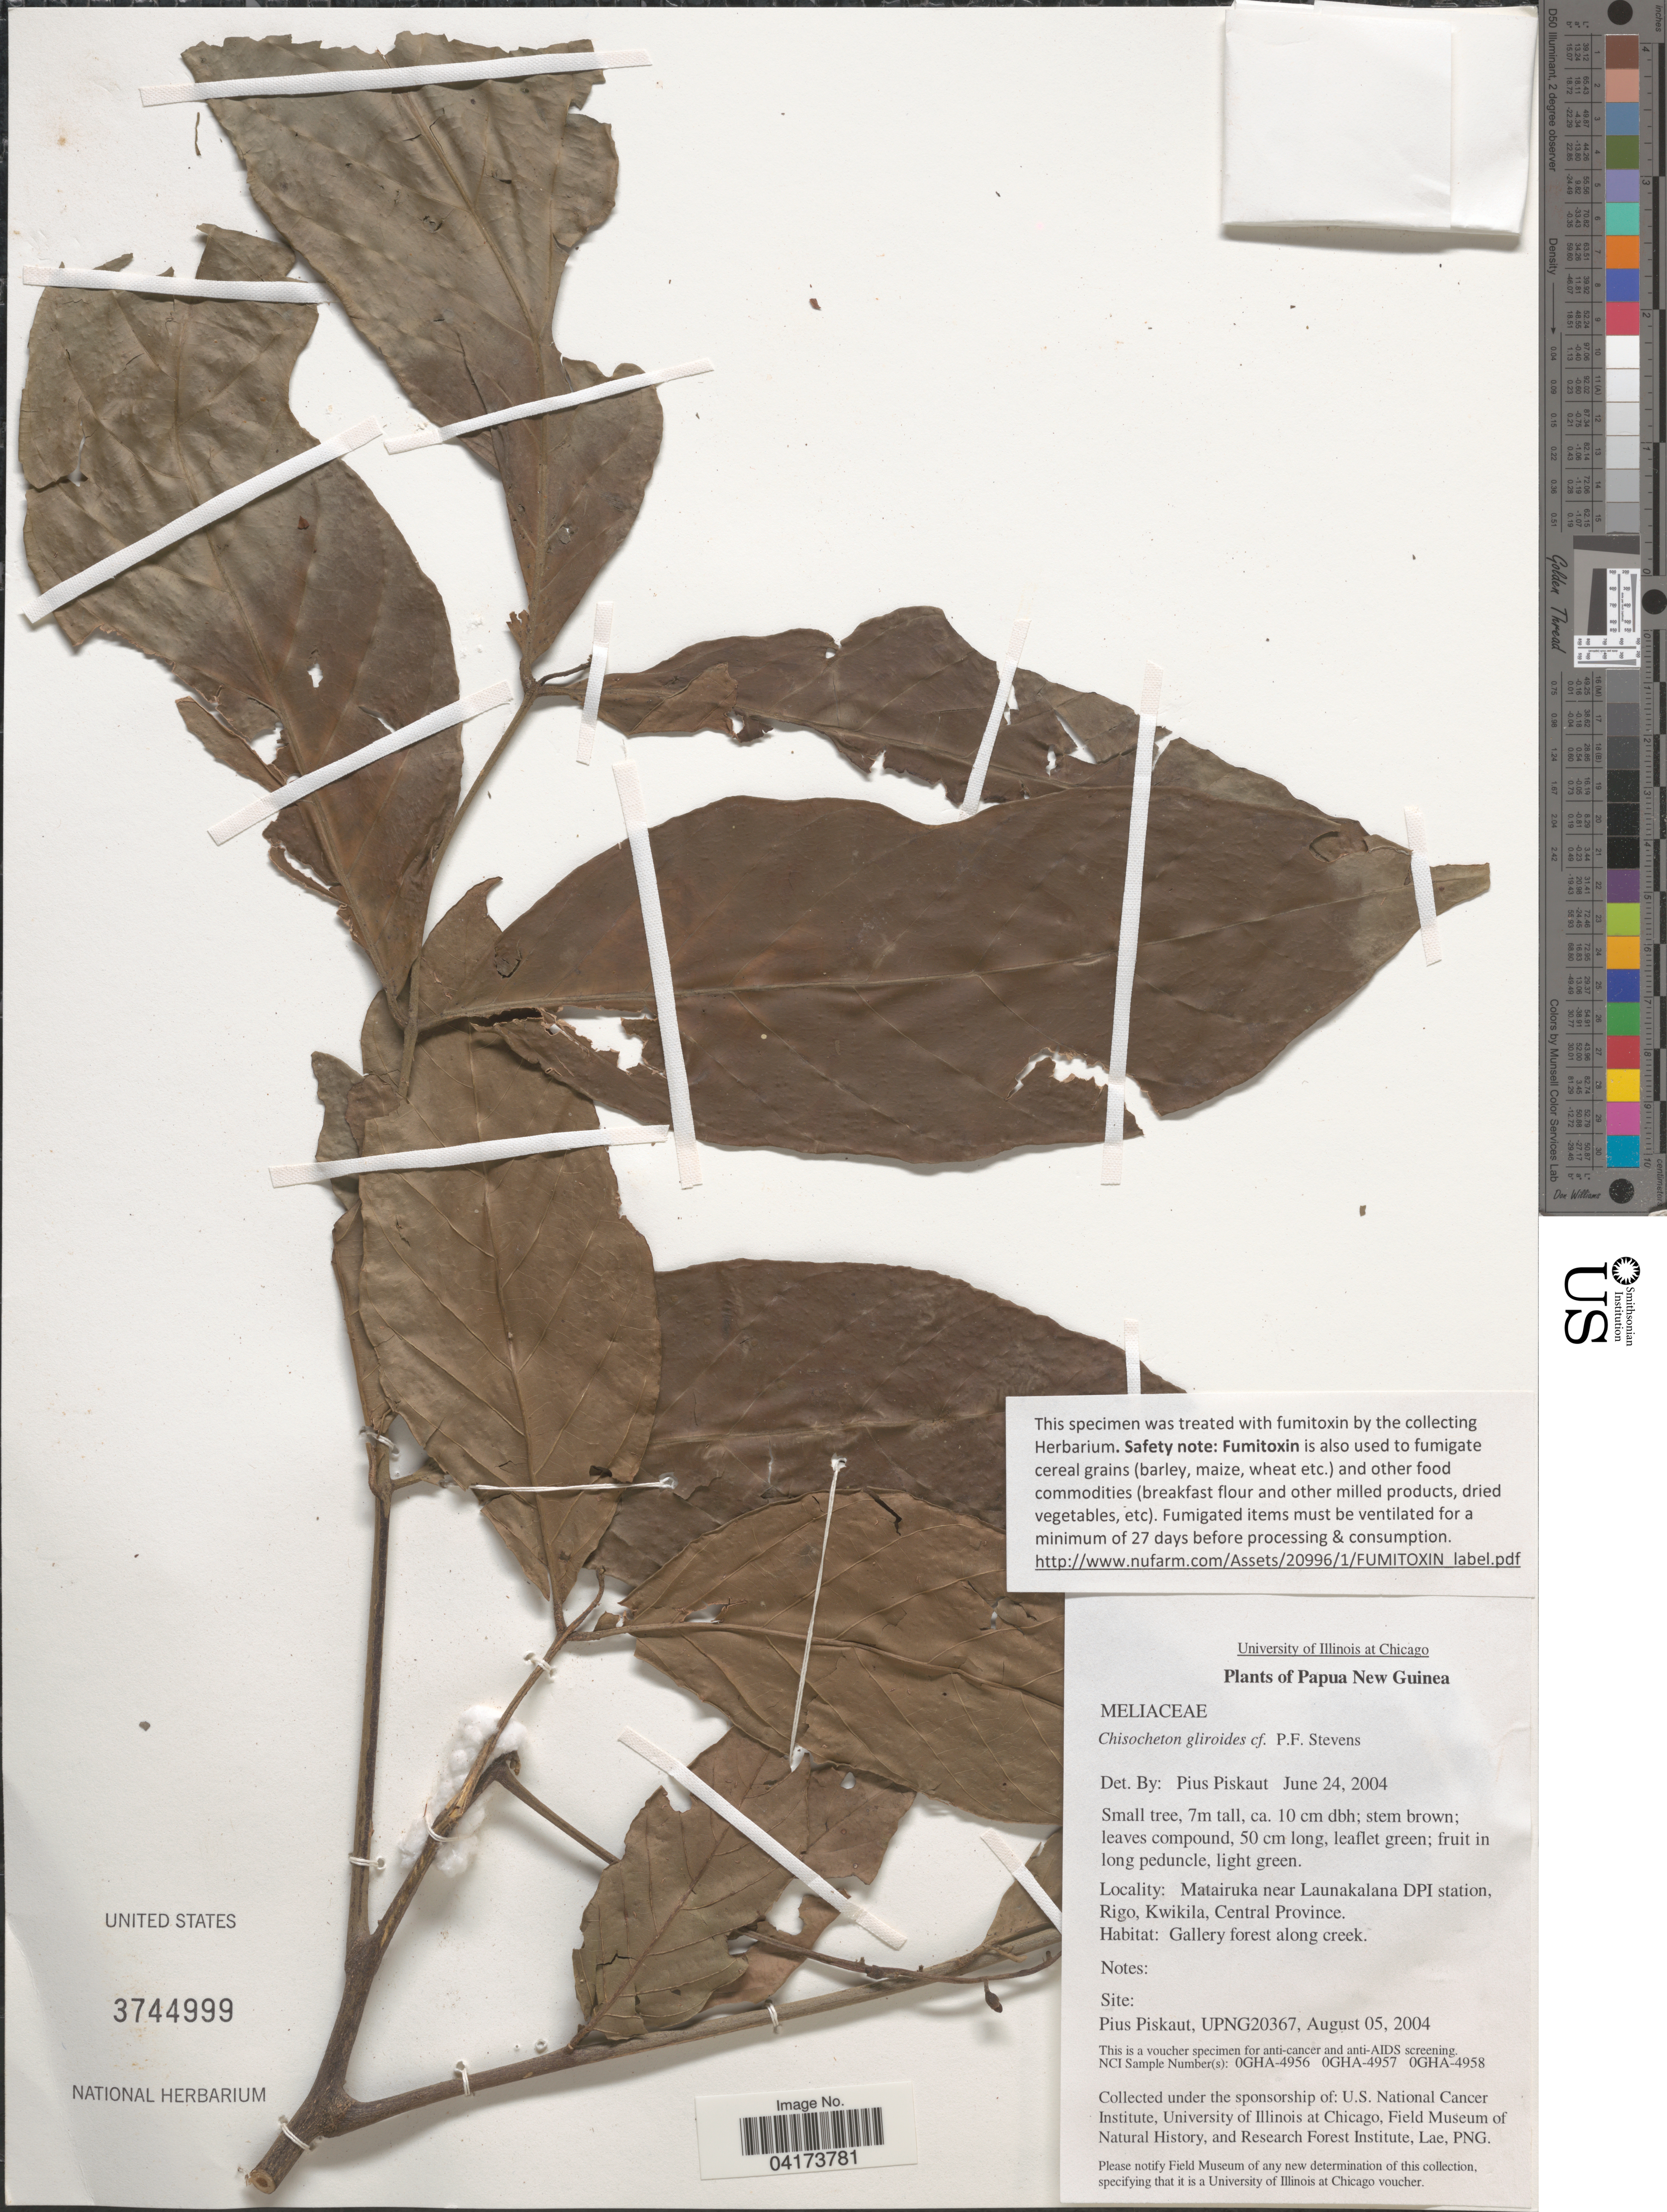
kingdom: Plantae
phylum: Tracheophyta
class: Magnoliopsida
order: Sapindales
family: Meliaceae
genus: Chisocheton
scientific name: Chisocheton gliroides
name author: P.F. Stevens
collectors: P. Piskaut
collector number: UPNG20367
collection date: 2004-08-05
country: Papua New Guinea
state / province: Central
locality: Matairuka near Launakalana DPI station, Rigo, Kwikila.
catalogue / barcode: US 3744999